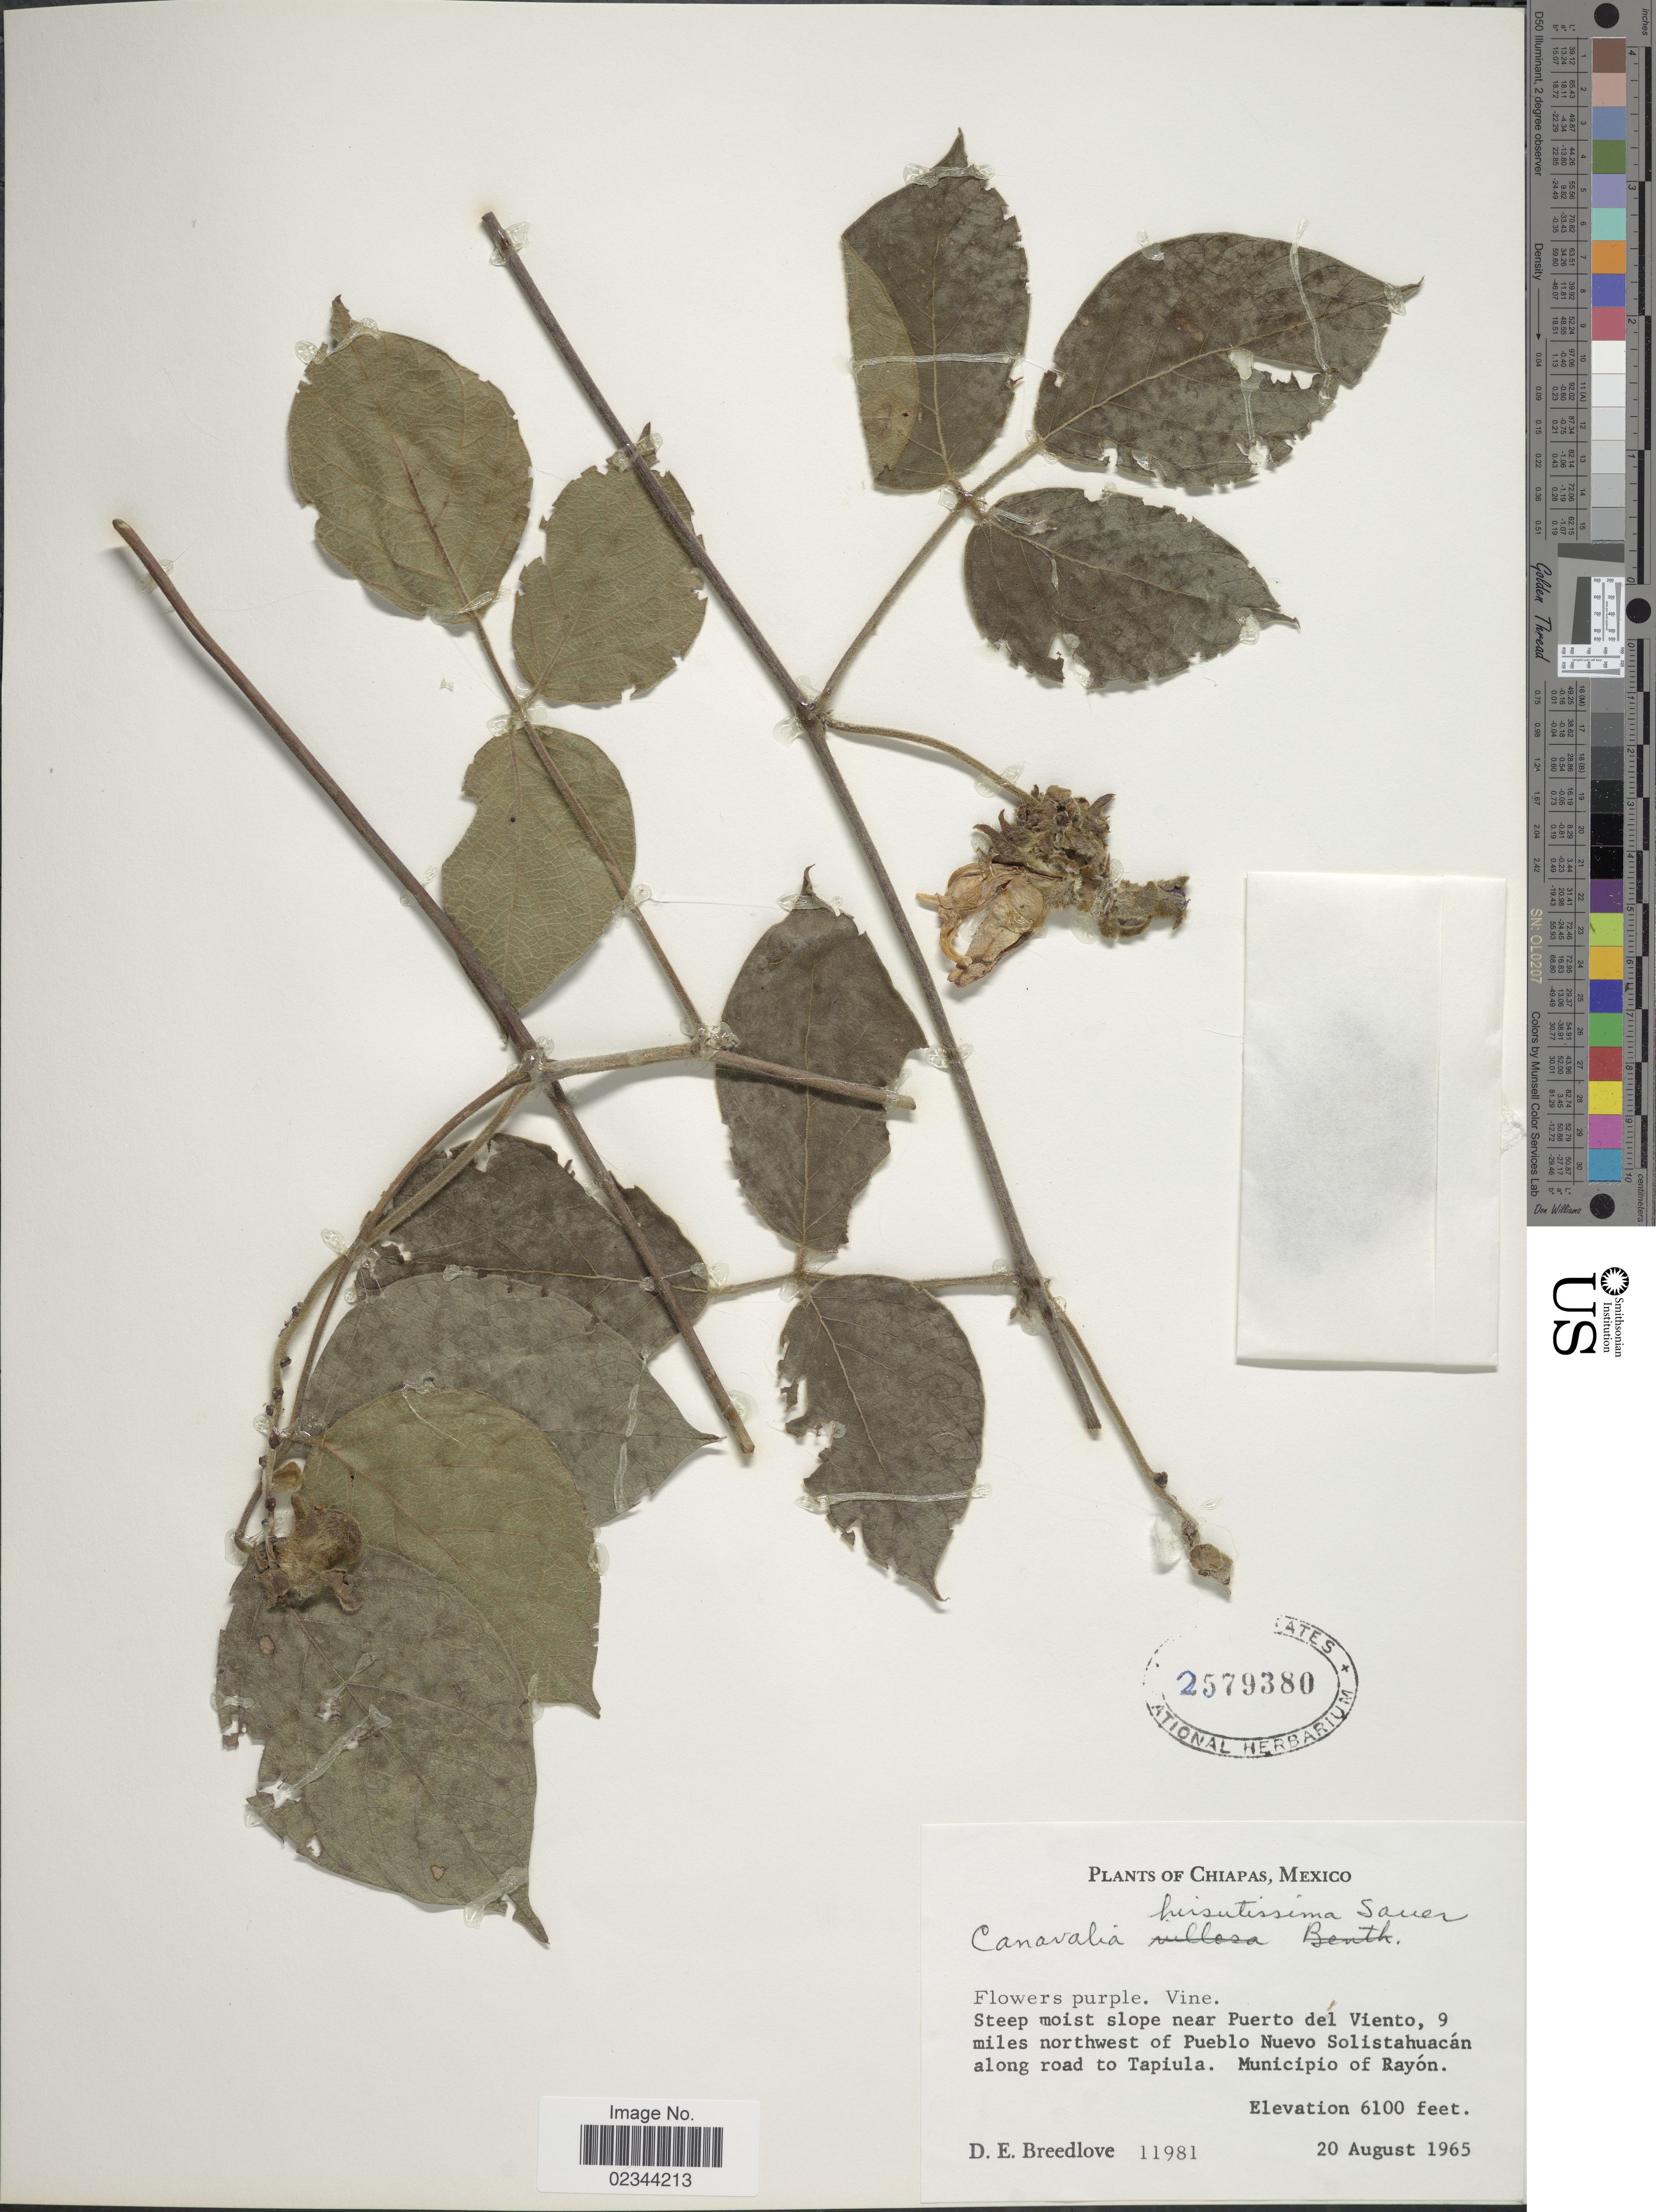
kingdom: Plantae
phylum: Tracheophyta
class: Magnoliopsida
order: Fabales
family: Fabaceae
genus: Canavalia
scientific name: Canavalia hirsutissima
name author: Sauer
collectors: D. E. Breedlove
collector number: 11981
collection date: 1965-08-20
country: Mexico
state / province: Chiapas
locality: Slope near Puerto del Viento, 9 miles northwest of Pueblo Nuevo Solistahuacan along road to Tapiula. Municipio of Rayon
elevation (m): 1859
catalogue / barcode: US 2579380